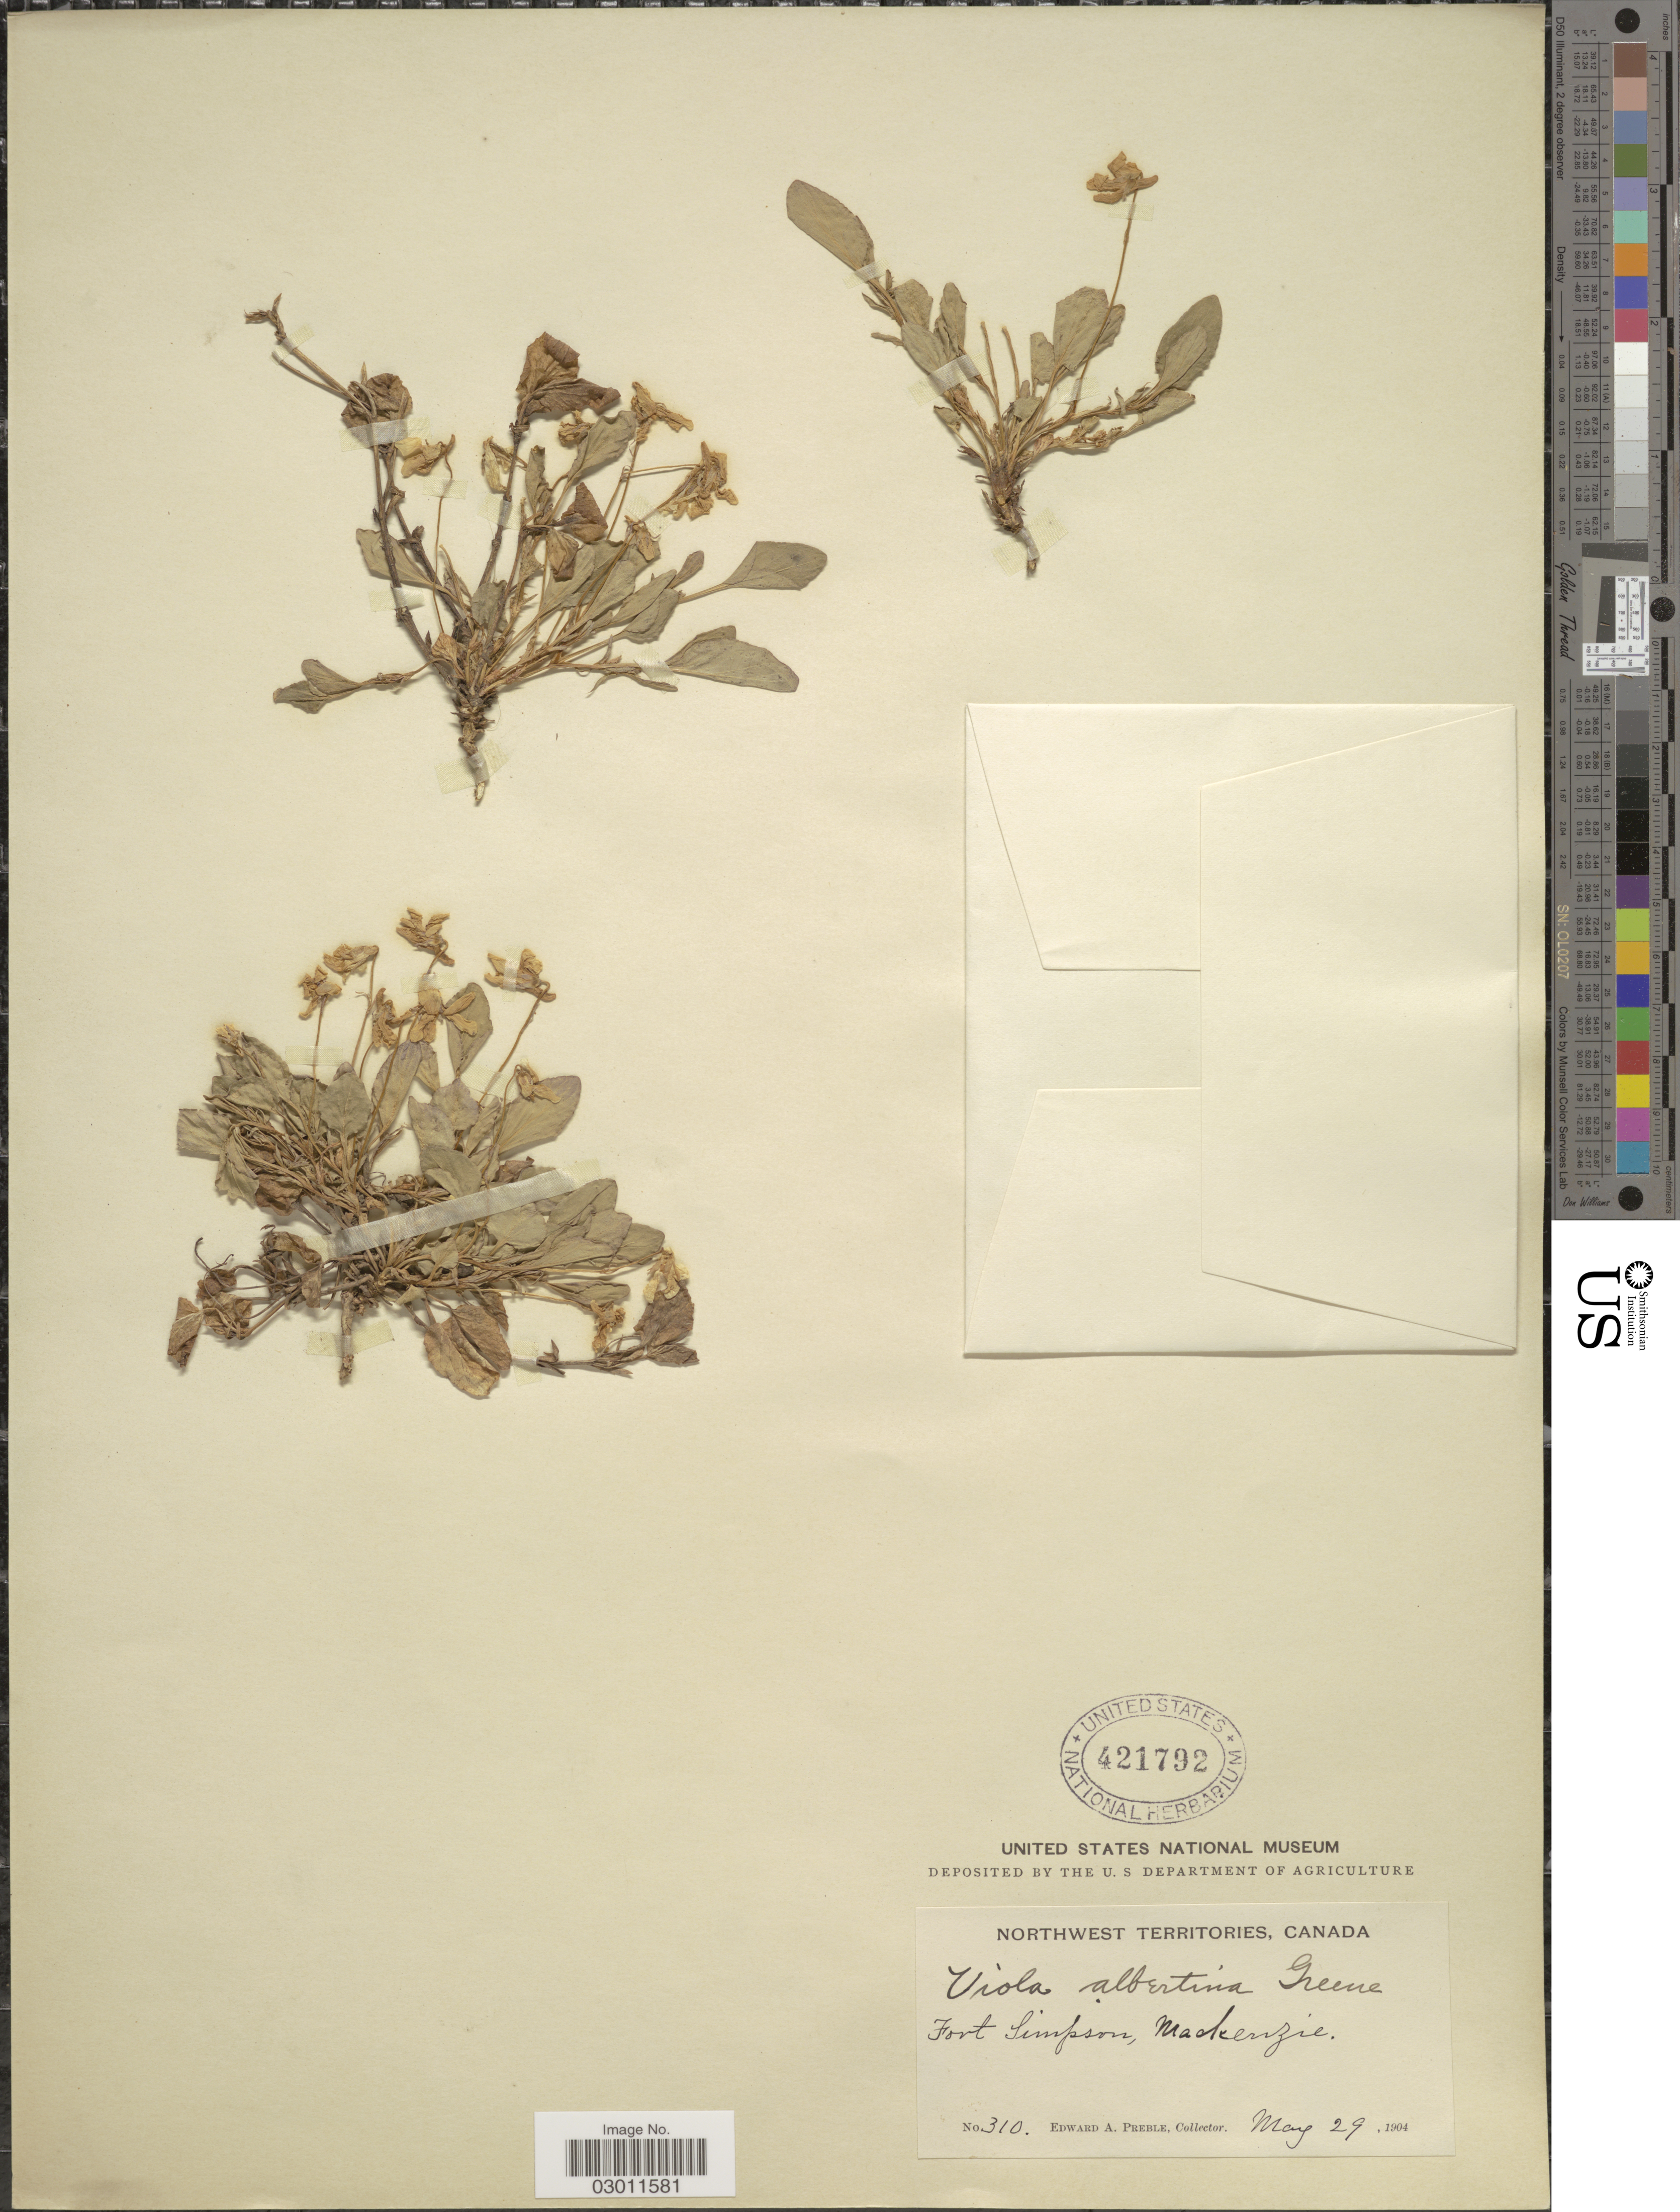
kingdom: Plantae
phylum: Tracheophyta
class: Magnoliopsida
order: Malpighiales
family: Violaceae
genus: Viola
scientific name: Viola albertina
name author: Greene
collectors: E. Preble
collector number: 310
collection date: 1904-05-29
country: Canada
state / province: Northwest Territories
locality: Fort Simpson, Mackenzie.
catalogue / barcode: US 421792